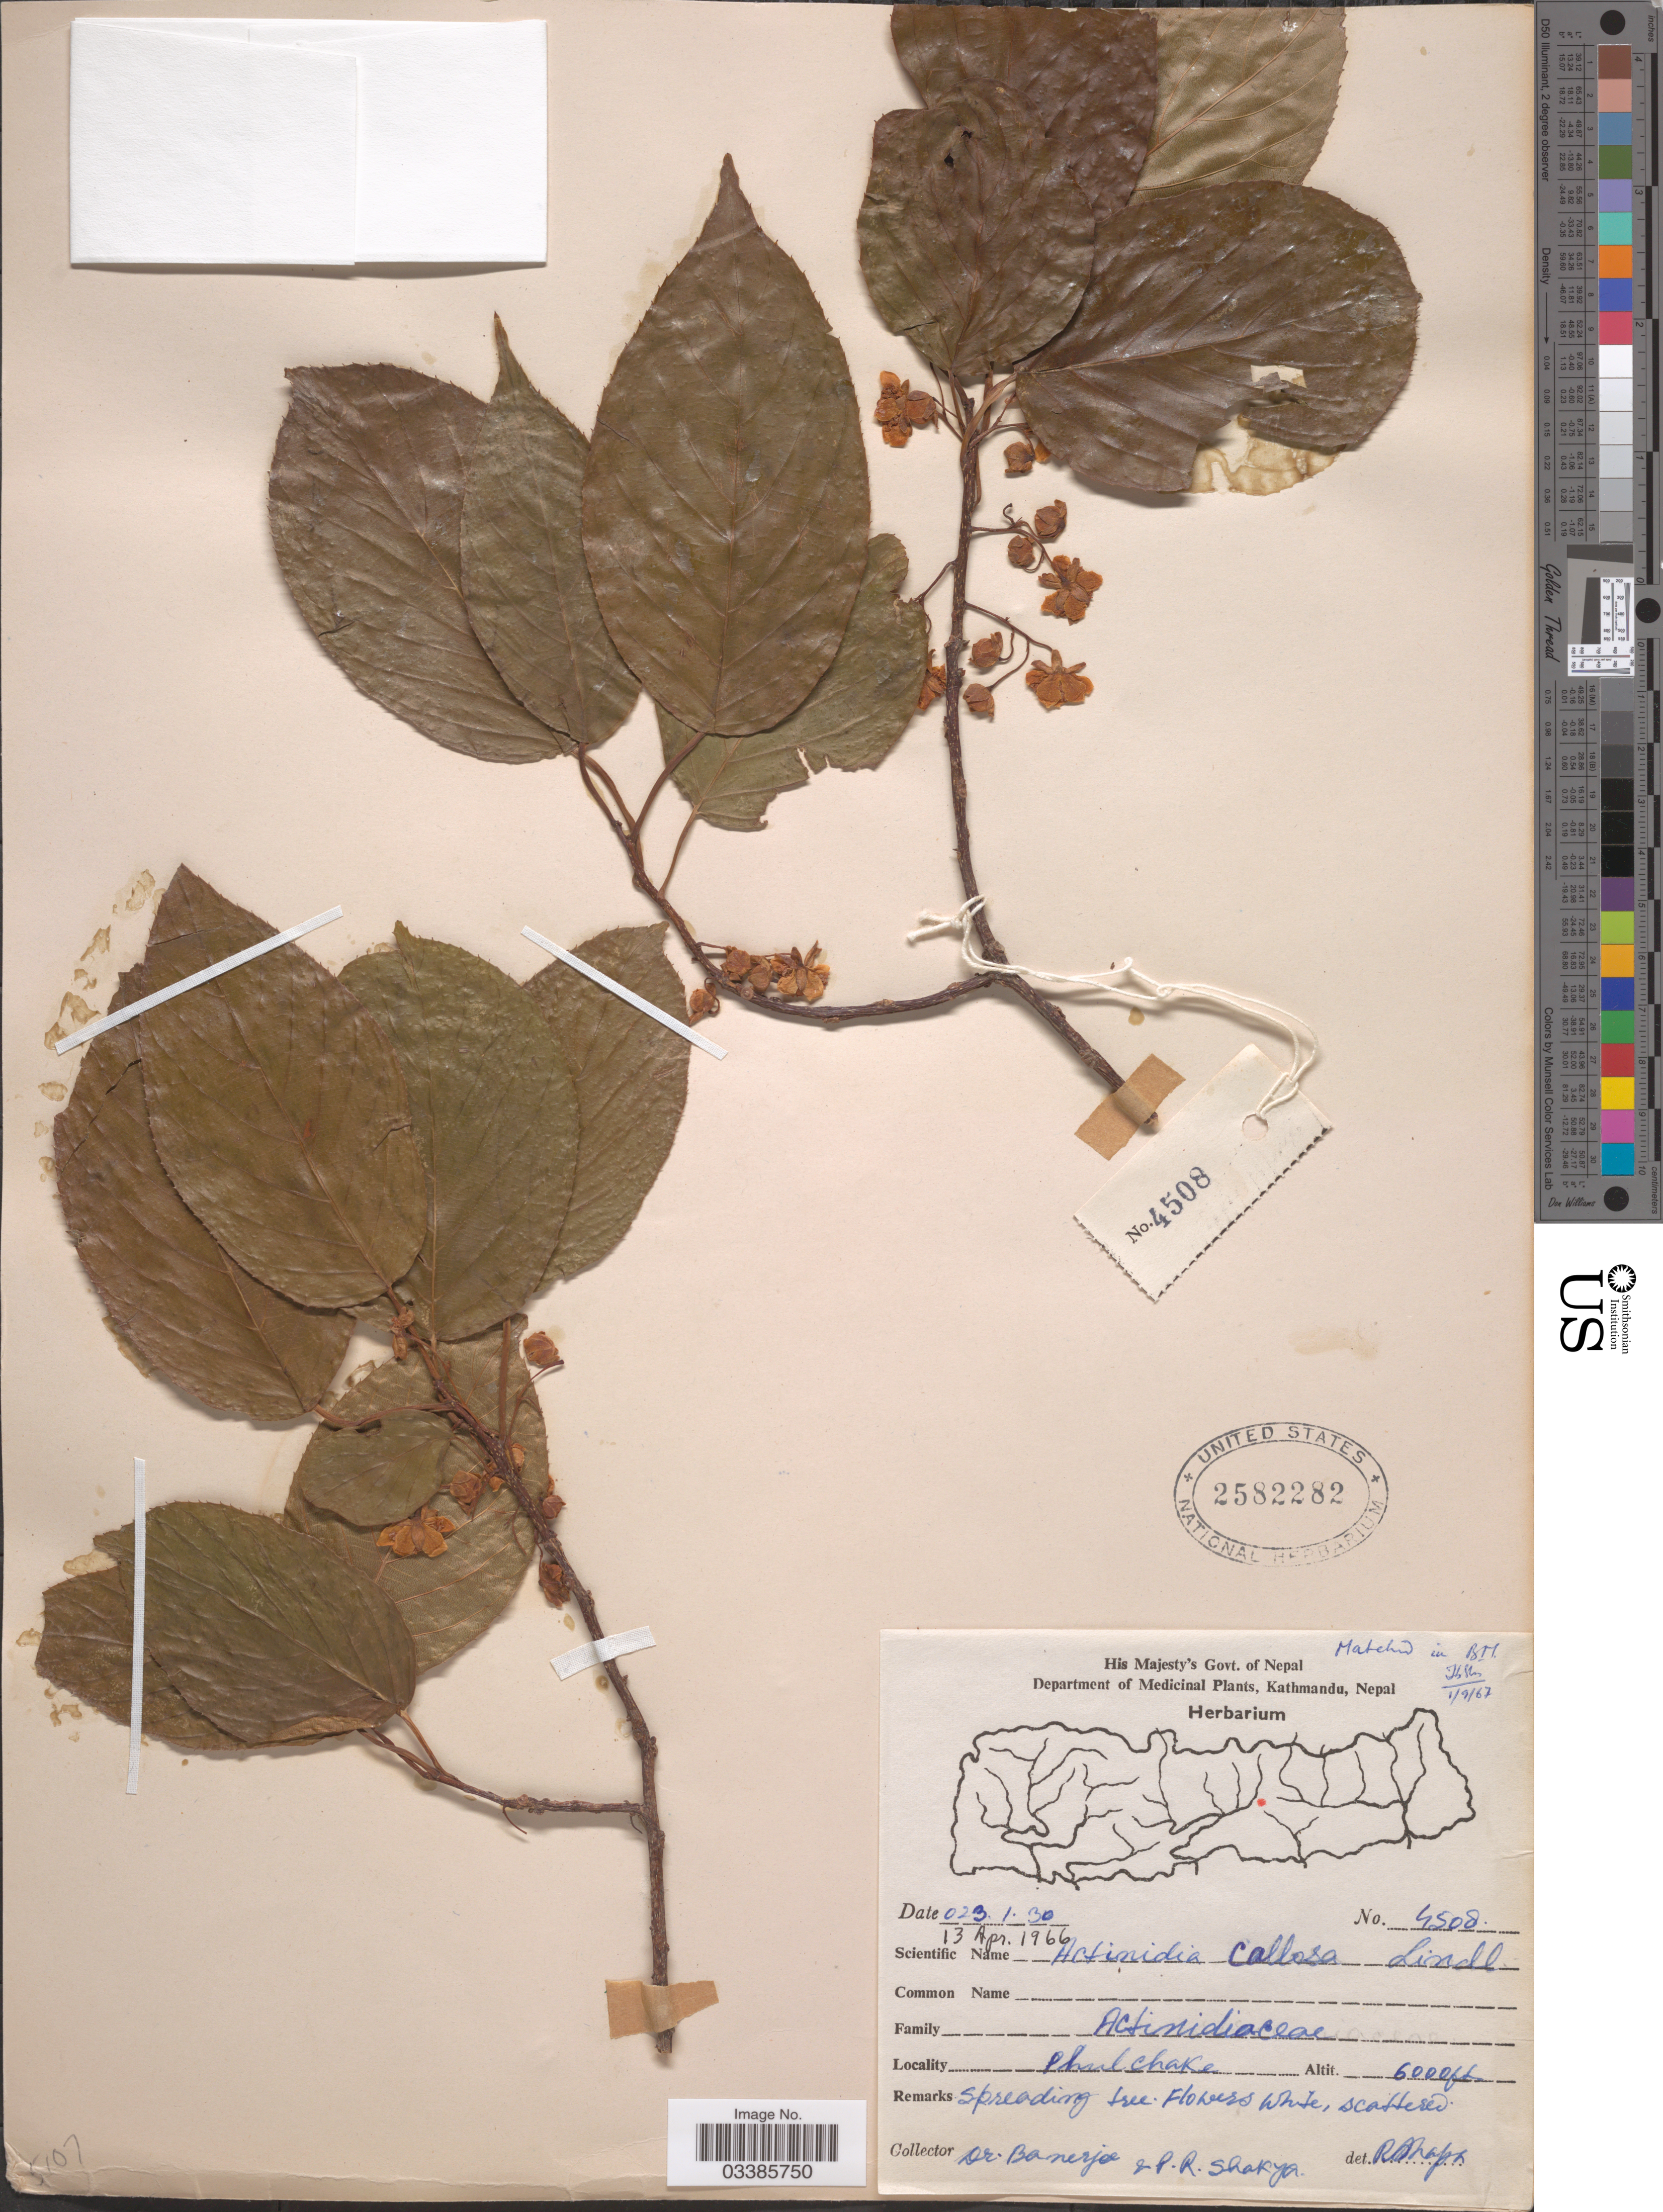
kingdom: Plantae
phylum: Tracheophyta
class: Magnoliopsida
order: Ericales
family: Actinidiaceae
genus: Actinidia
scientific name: Actinidia callosa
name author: Lindl.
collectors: -. Banerjee & P. Shakya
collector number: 4508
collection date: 1966-04-13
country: Nepal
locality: Phulchake.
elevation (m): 1829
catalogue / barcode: US 2582282